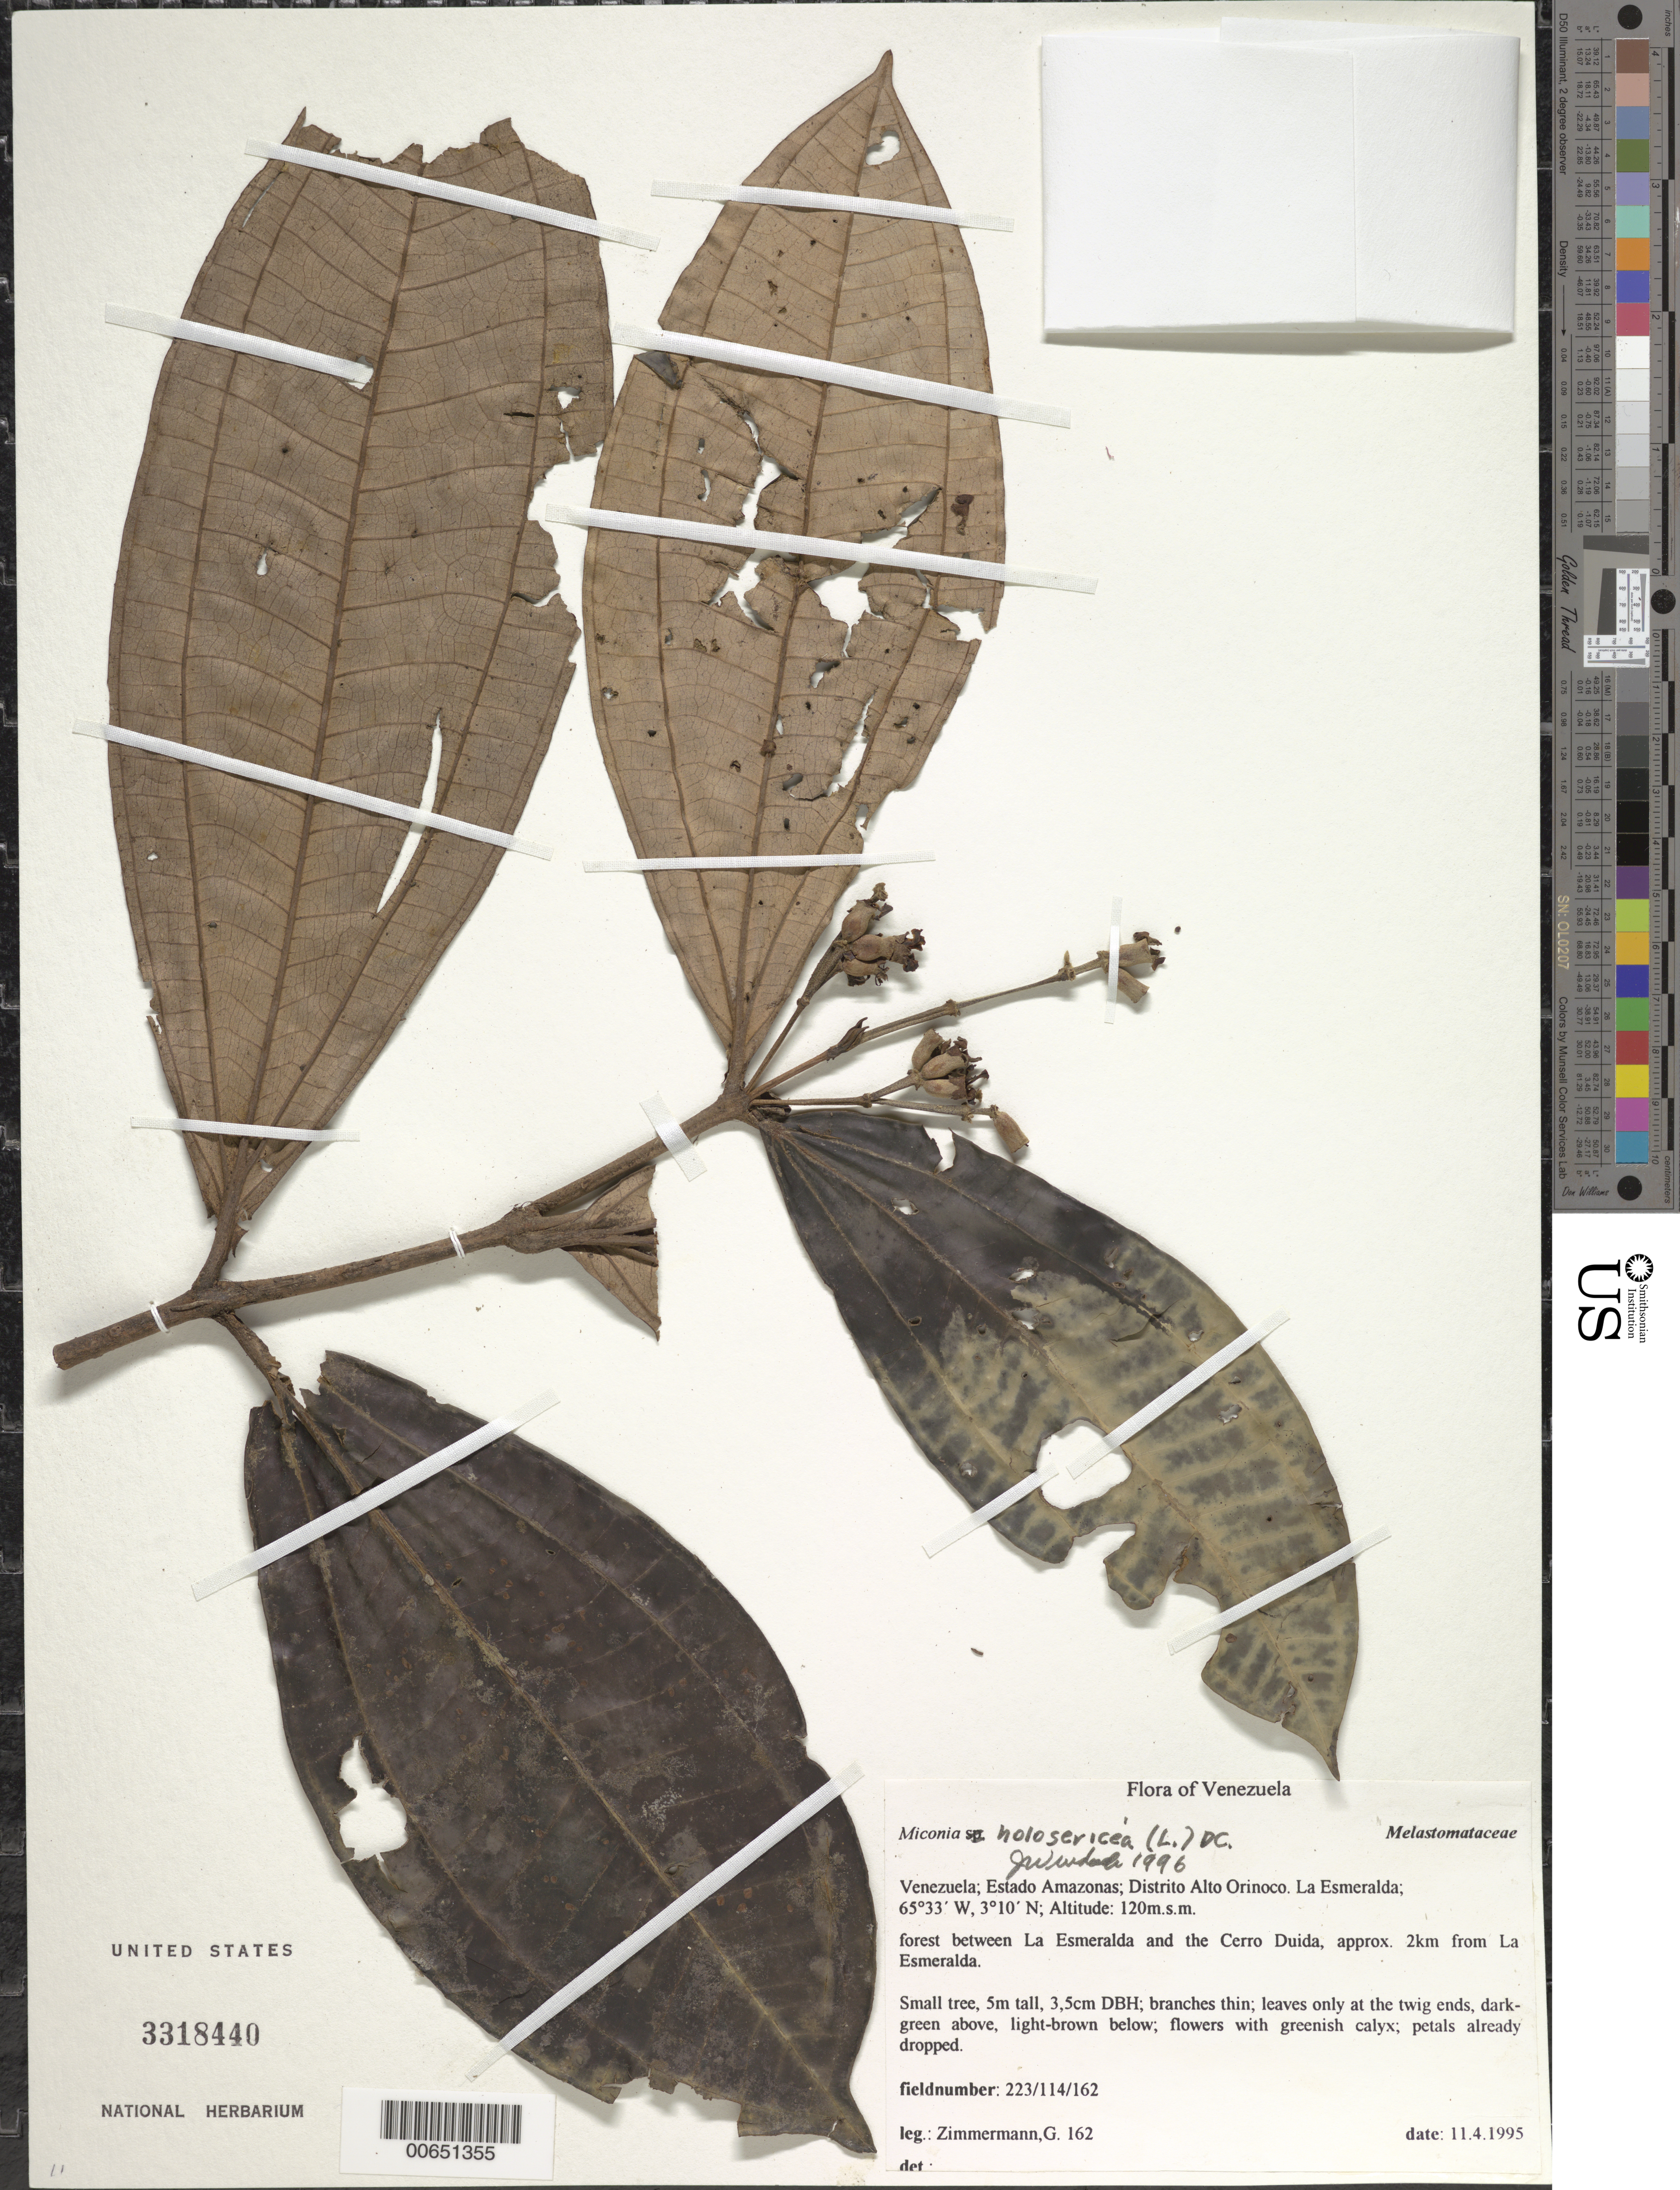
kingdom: Plantae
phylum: Tracheophyta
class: Magnoliopsida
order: Myrtales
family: Melastomataceae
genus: Miconia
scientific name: Miconia holosericea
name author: (L.) DC.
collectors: G. Zimmermann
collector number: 162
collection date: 1995-04-11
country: Venezuela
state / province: Amazonas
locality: Estado Amazonas; Distrito Alto Orinoco. La Esmeralda.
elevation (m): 120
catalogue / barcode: US 3318440